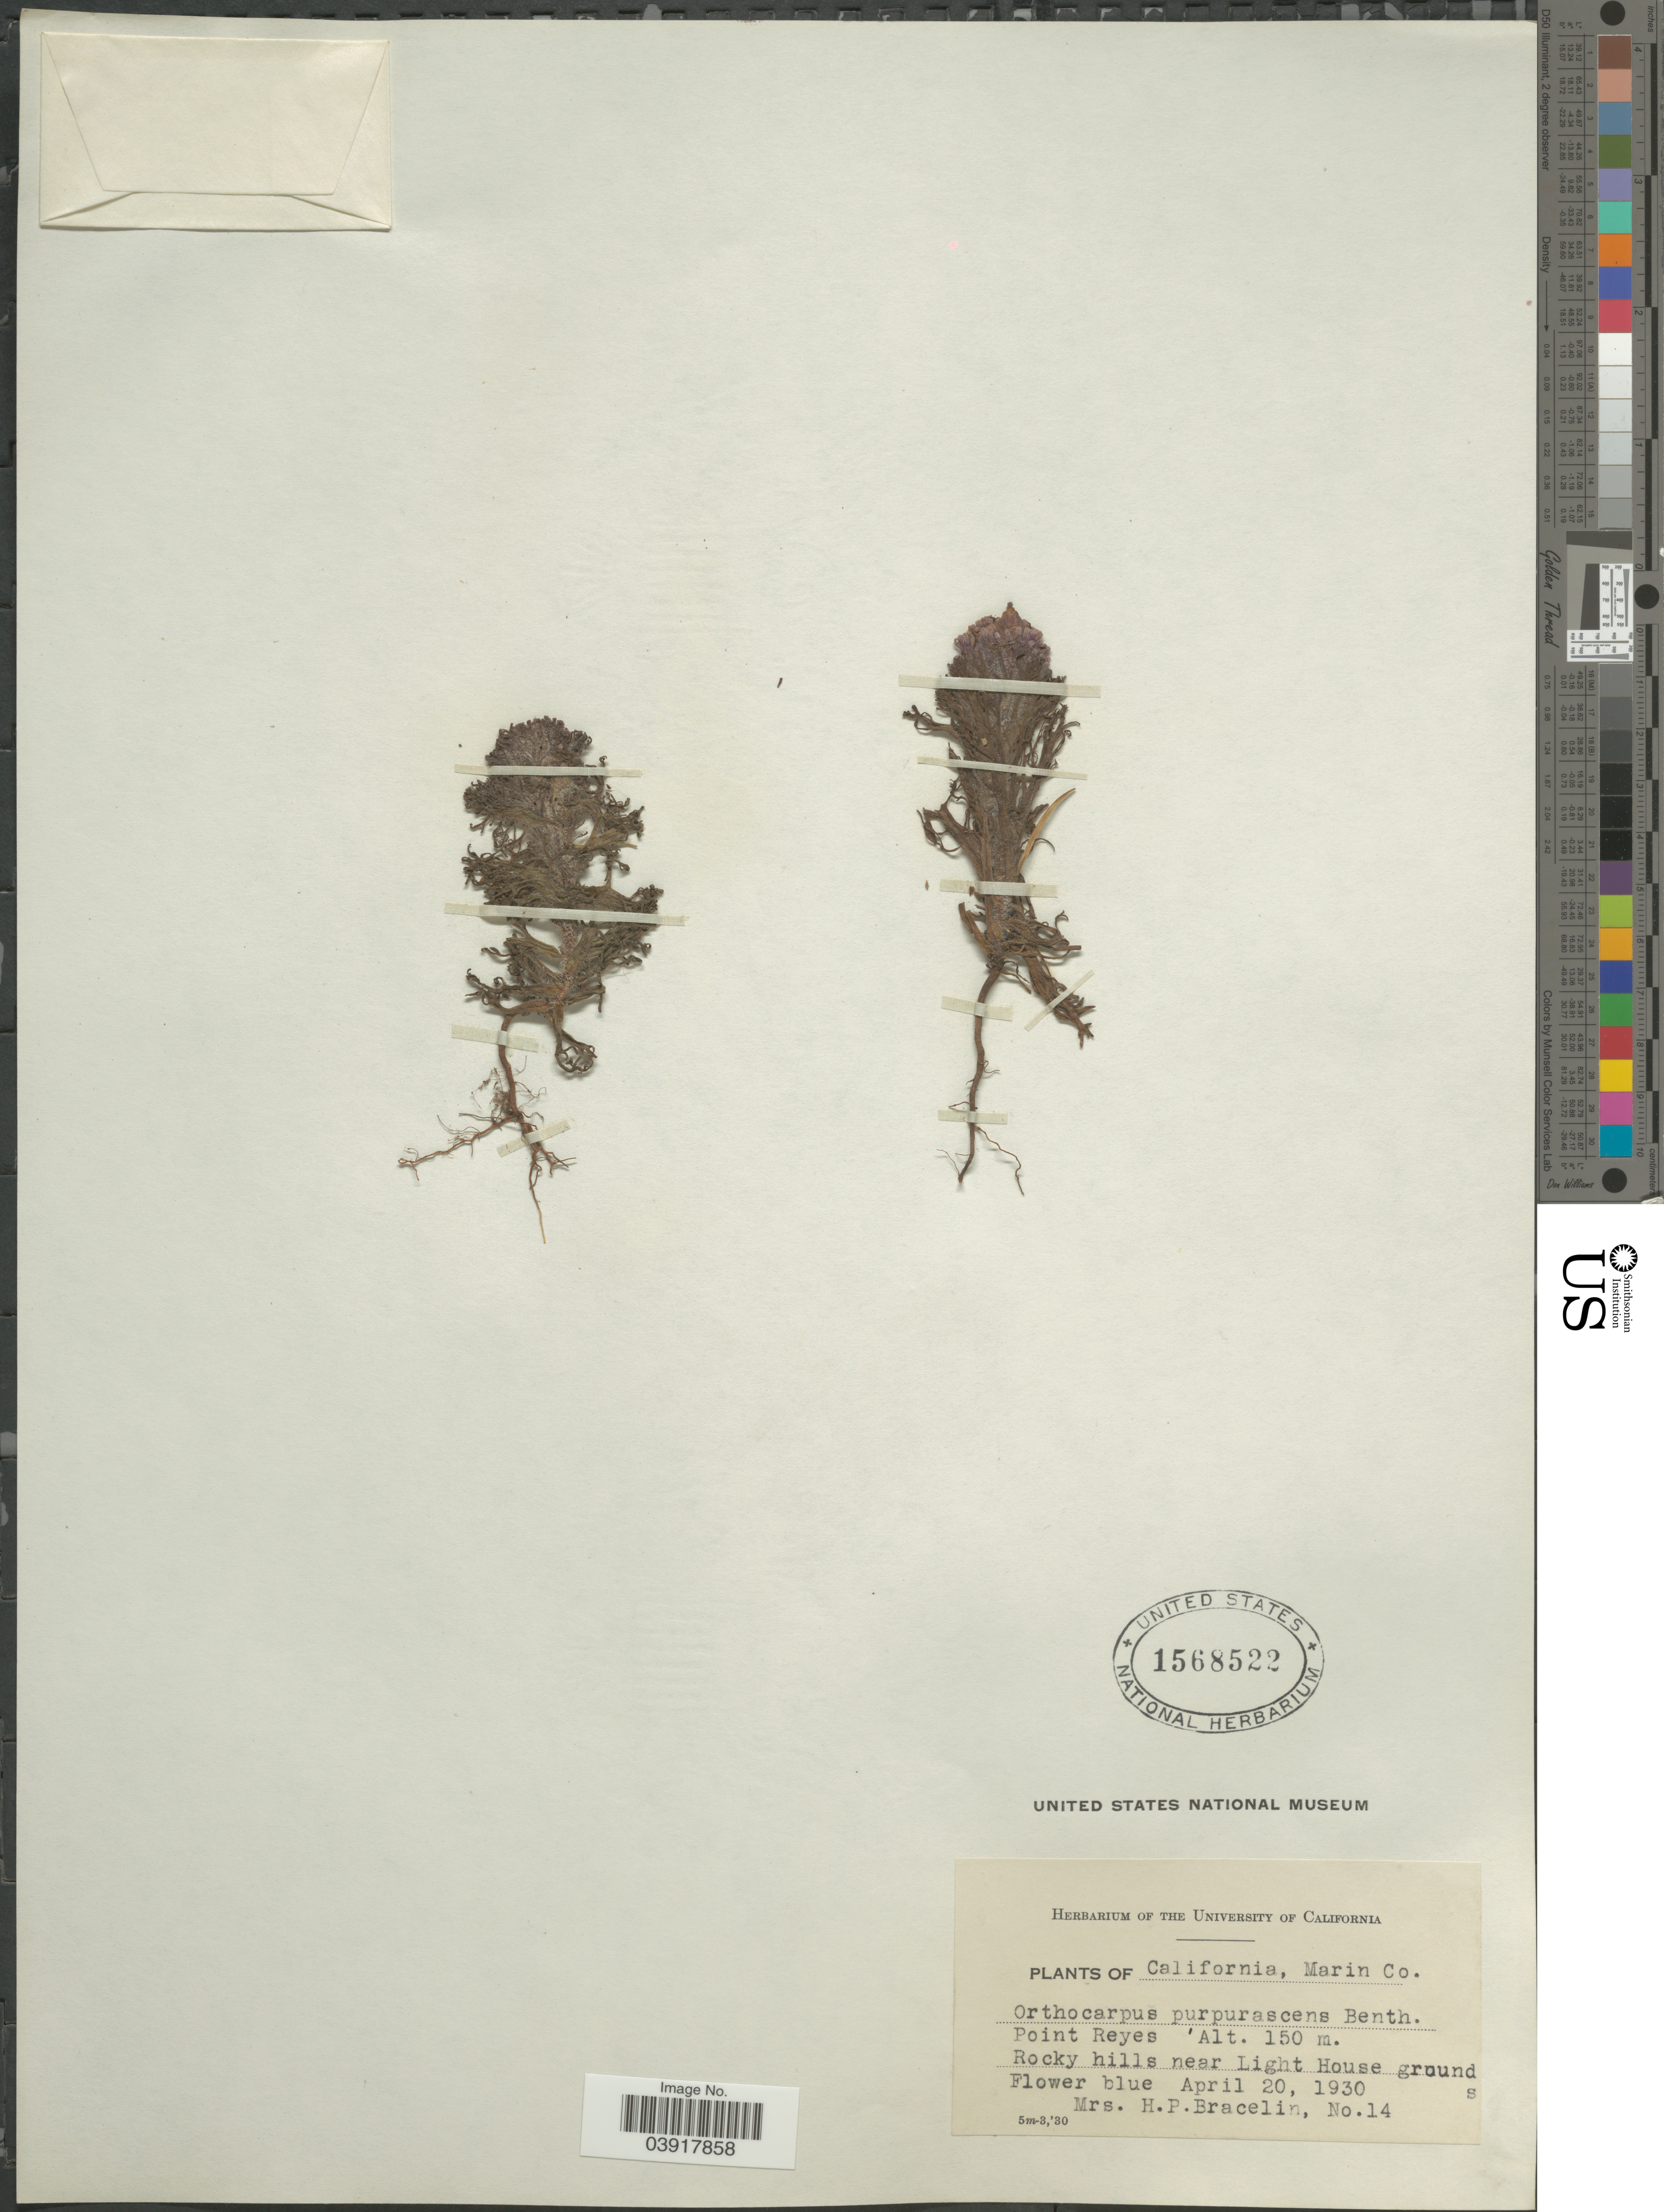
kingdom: Plantae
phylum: Tracheophyta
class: Magnoliopsida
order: Lamiales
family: Orobanchaceae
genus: Orthocarpus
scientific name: Orthocarpus purpurascens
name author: Benth.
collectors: H. Bracelin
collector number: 14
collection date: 1930-04-20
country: United States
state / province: California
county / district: Marin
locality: Marin Co. Point Reyes. Rocky hills near Light House grounds.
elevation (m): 150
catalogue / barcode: US 1568522